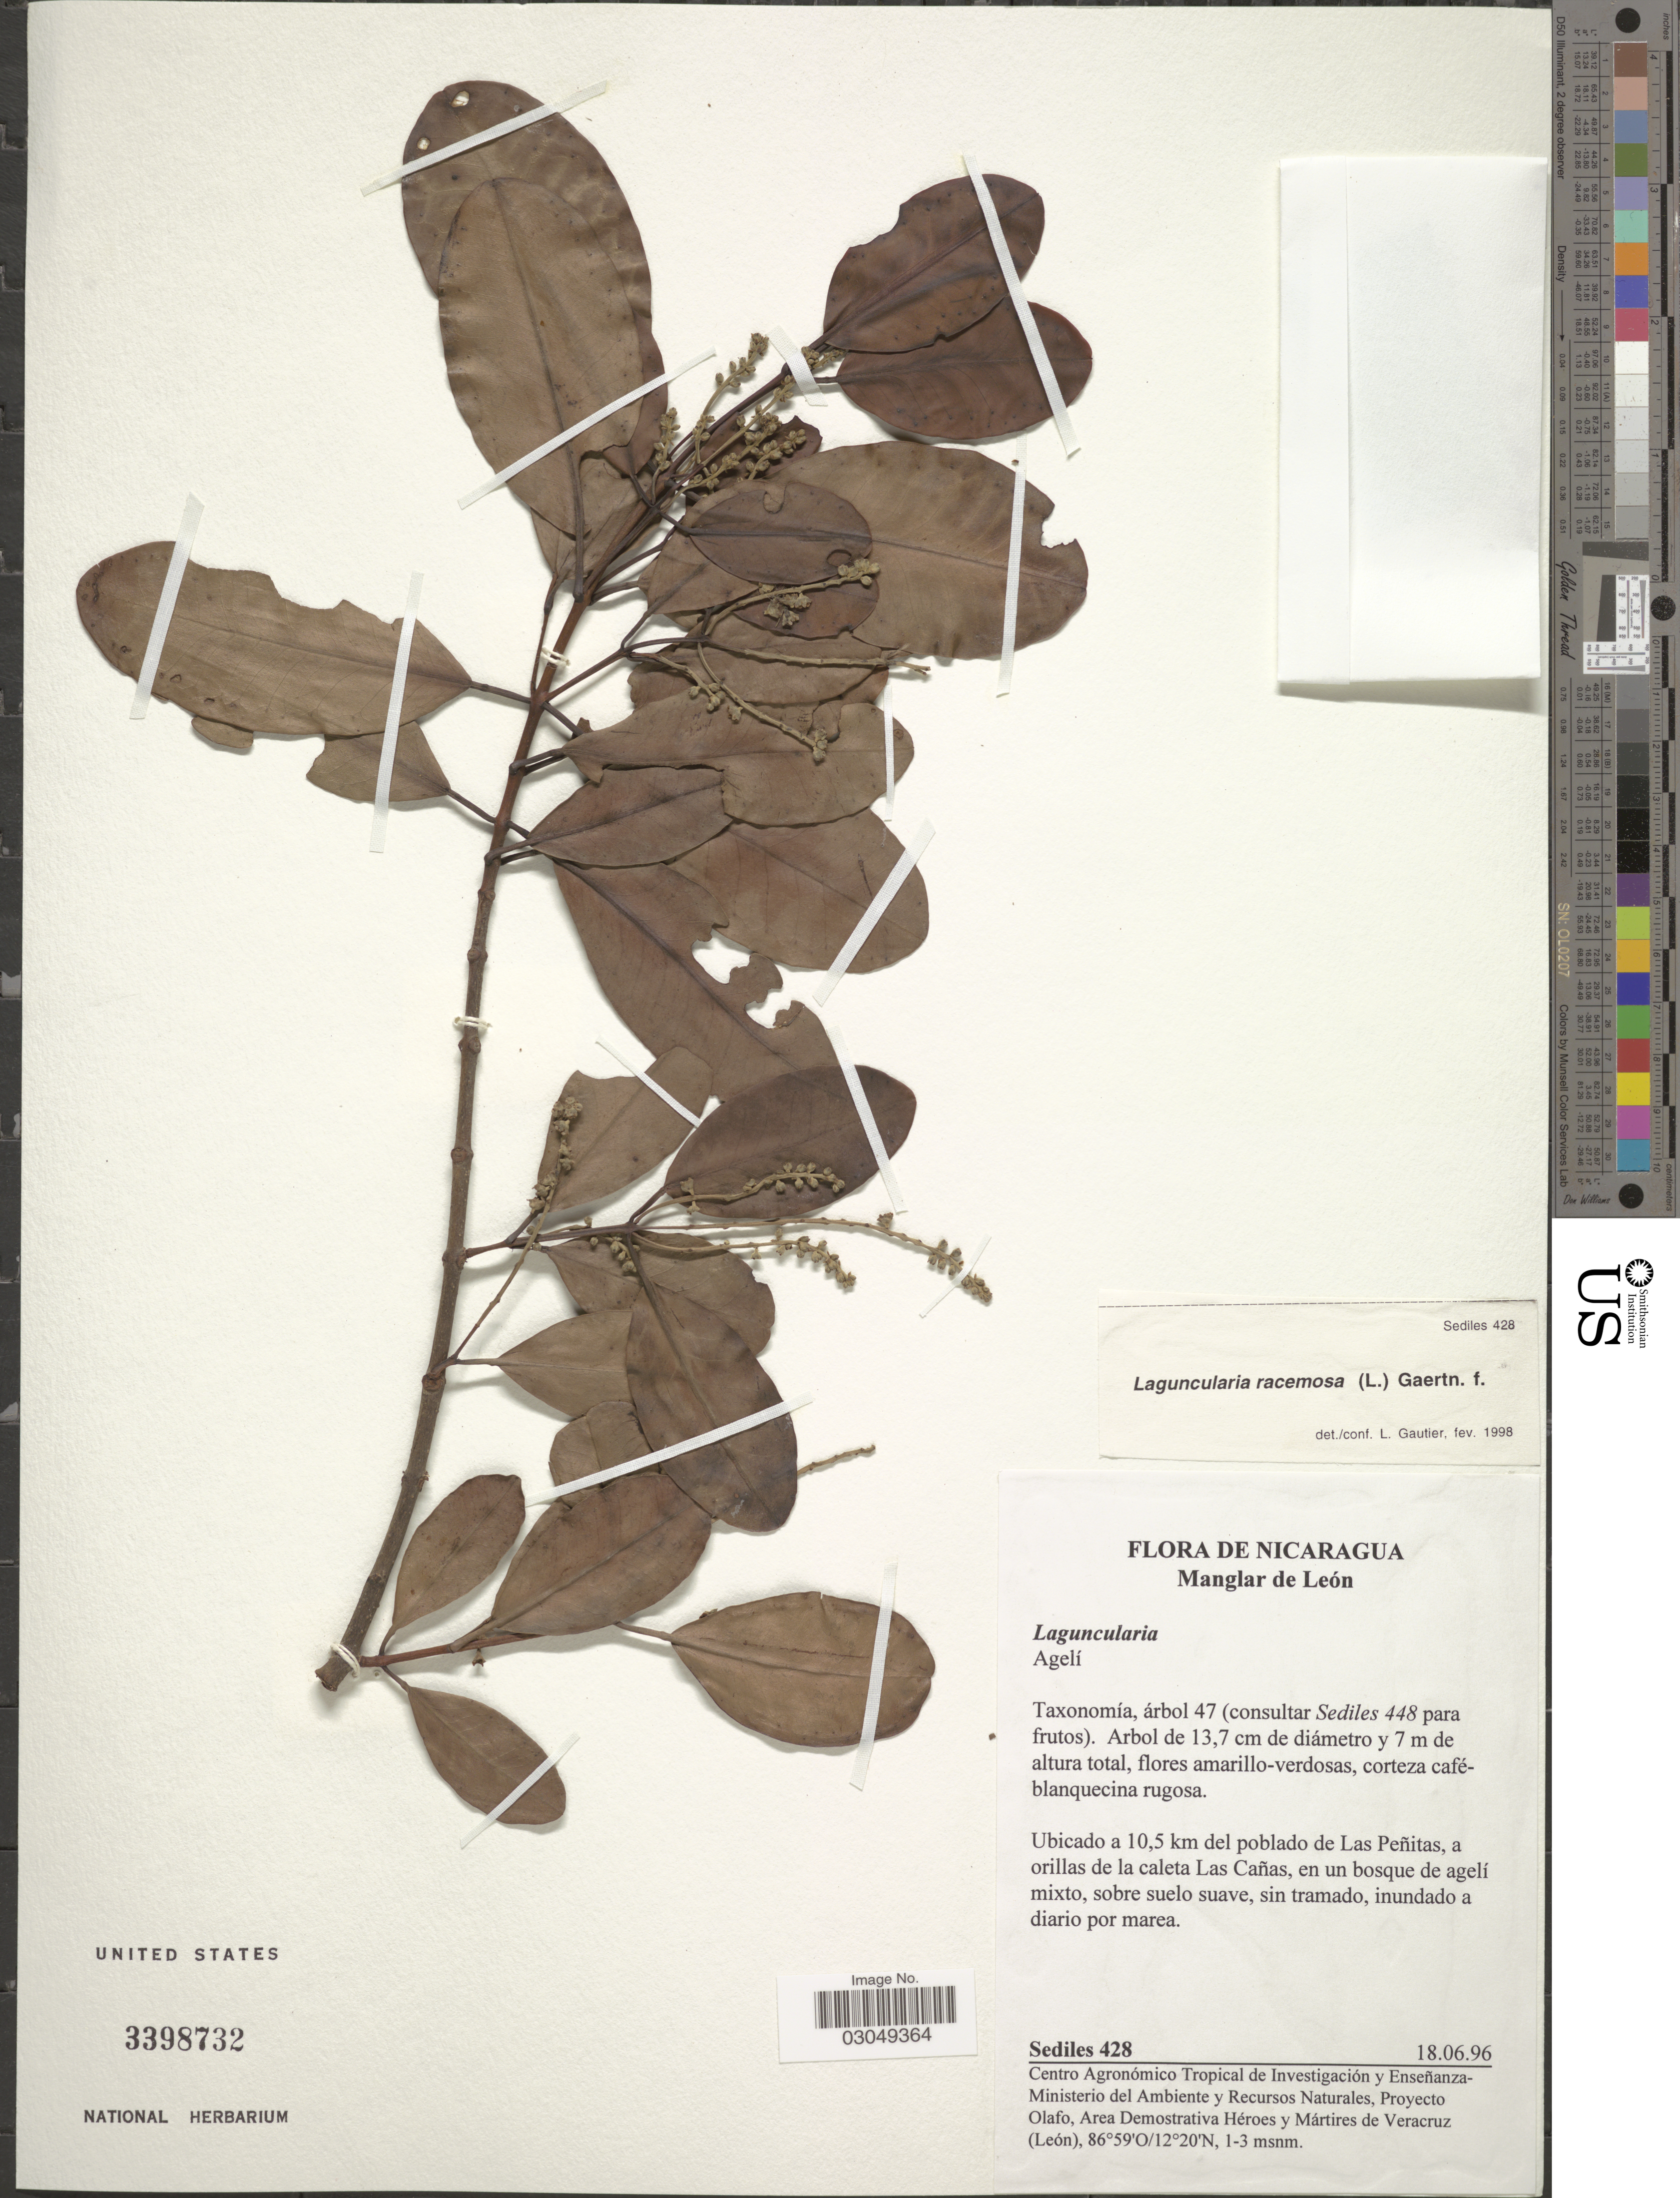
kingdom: Plantae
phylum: Tracheophyta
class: Magnoliopsida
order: Myrtales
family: Combretaceae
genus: Laguncularia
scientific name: Laguncularia racemosa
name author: (L.) C.F. Gaertn.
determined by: Gautier, L.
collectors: Sediles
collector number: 428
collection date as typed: Transcribed d/m/y: 18/6/96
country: Nicaragua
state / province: Leon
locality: Manglar de León. Ubicado a 10,5 km del poblado de Las Peñitas, a orillas de la caleta Las Cañas.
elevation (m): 1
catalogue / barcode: US 3398732